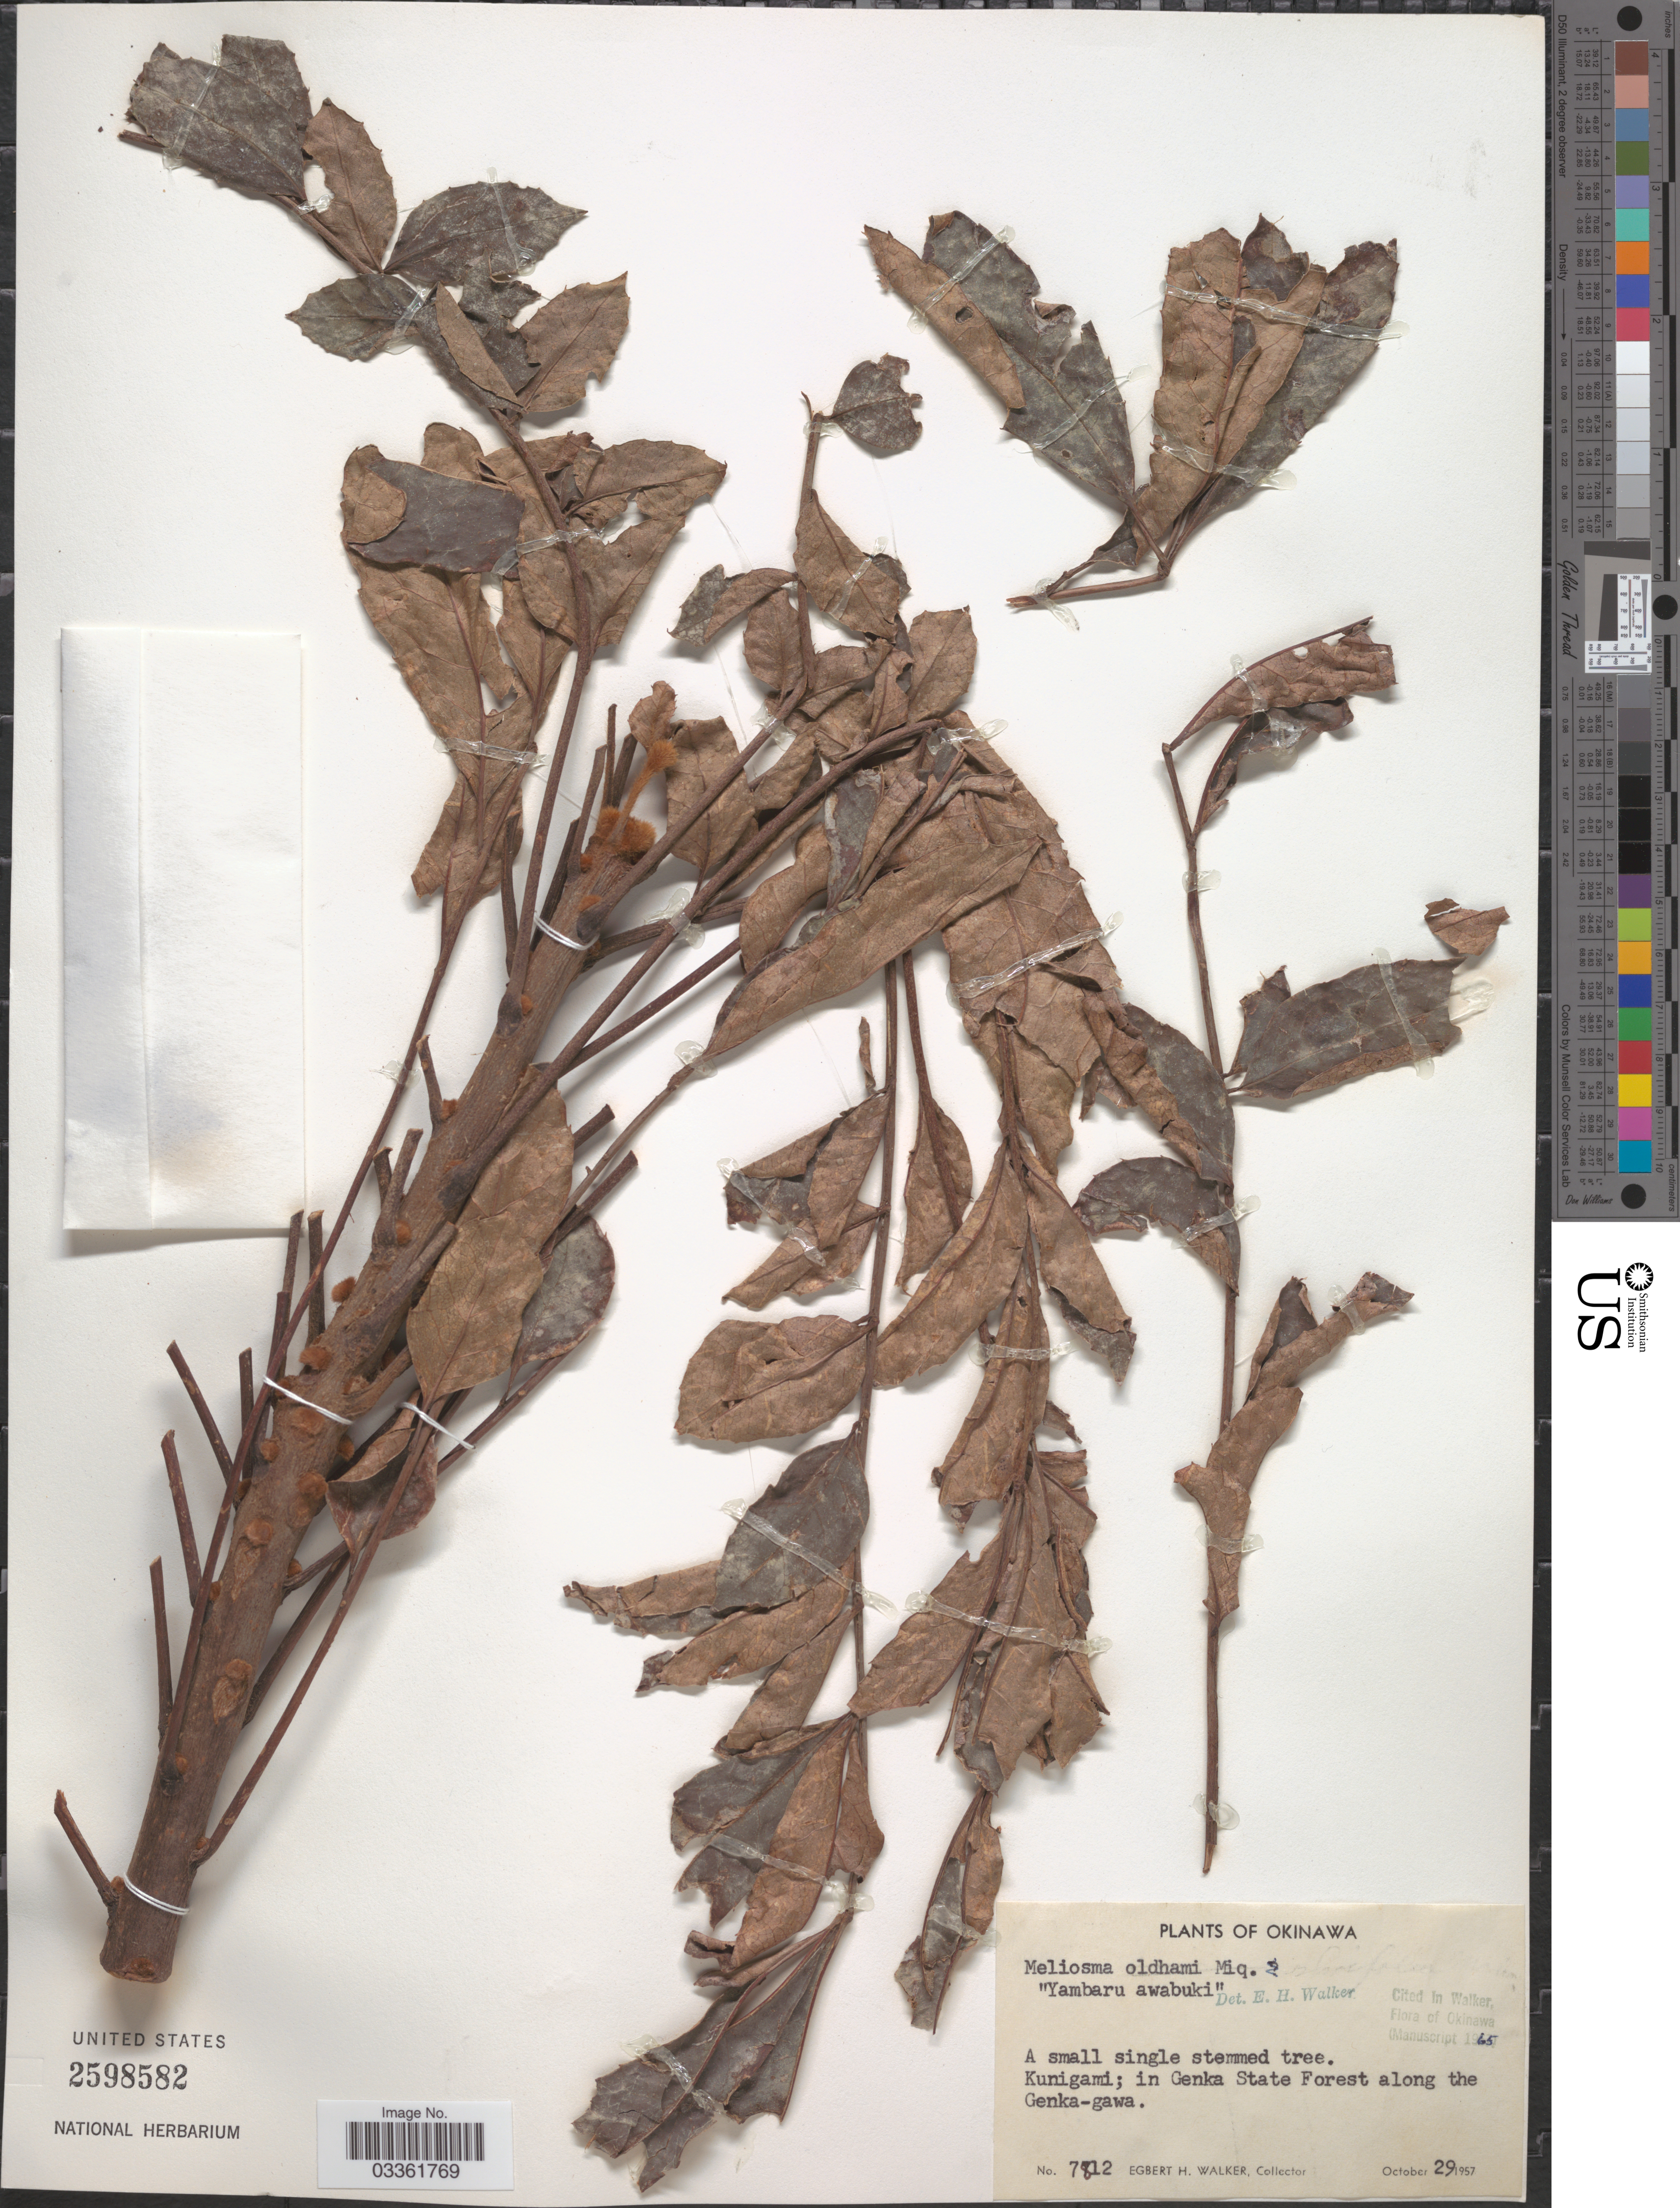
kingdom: Plantae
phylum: Tracheophyta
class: Magnoliopsida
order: Proteales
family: Sabiaceae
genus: Meliosma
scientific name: Meliosma rhoifolia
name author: Maxim.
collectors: E. H. Walker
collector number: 7812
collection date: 1957-10-29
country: Japan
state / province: Okinawa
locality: Kunigami; in Genka State Forest along the Genka-gawa.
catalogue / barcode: US 2598582